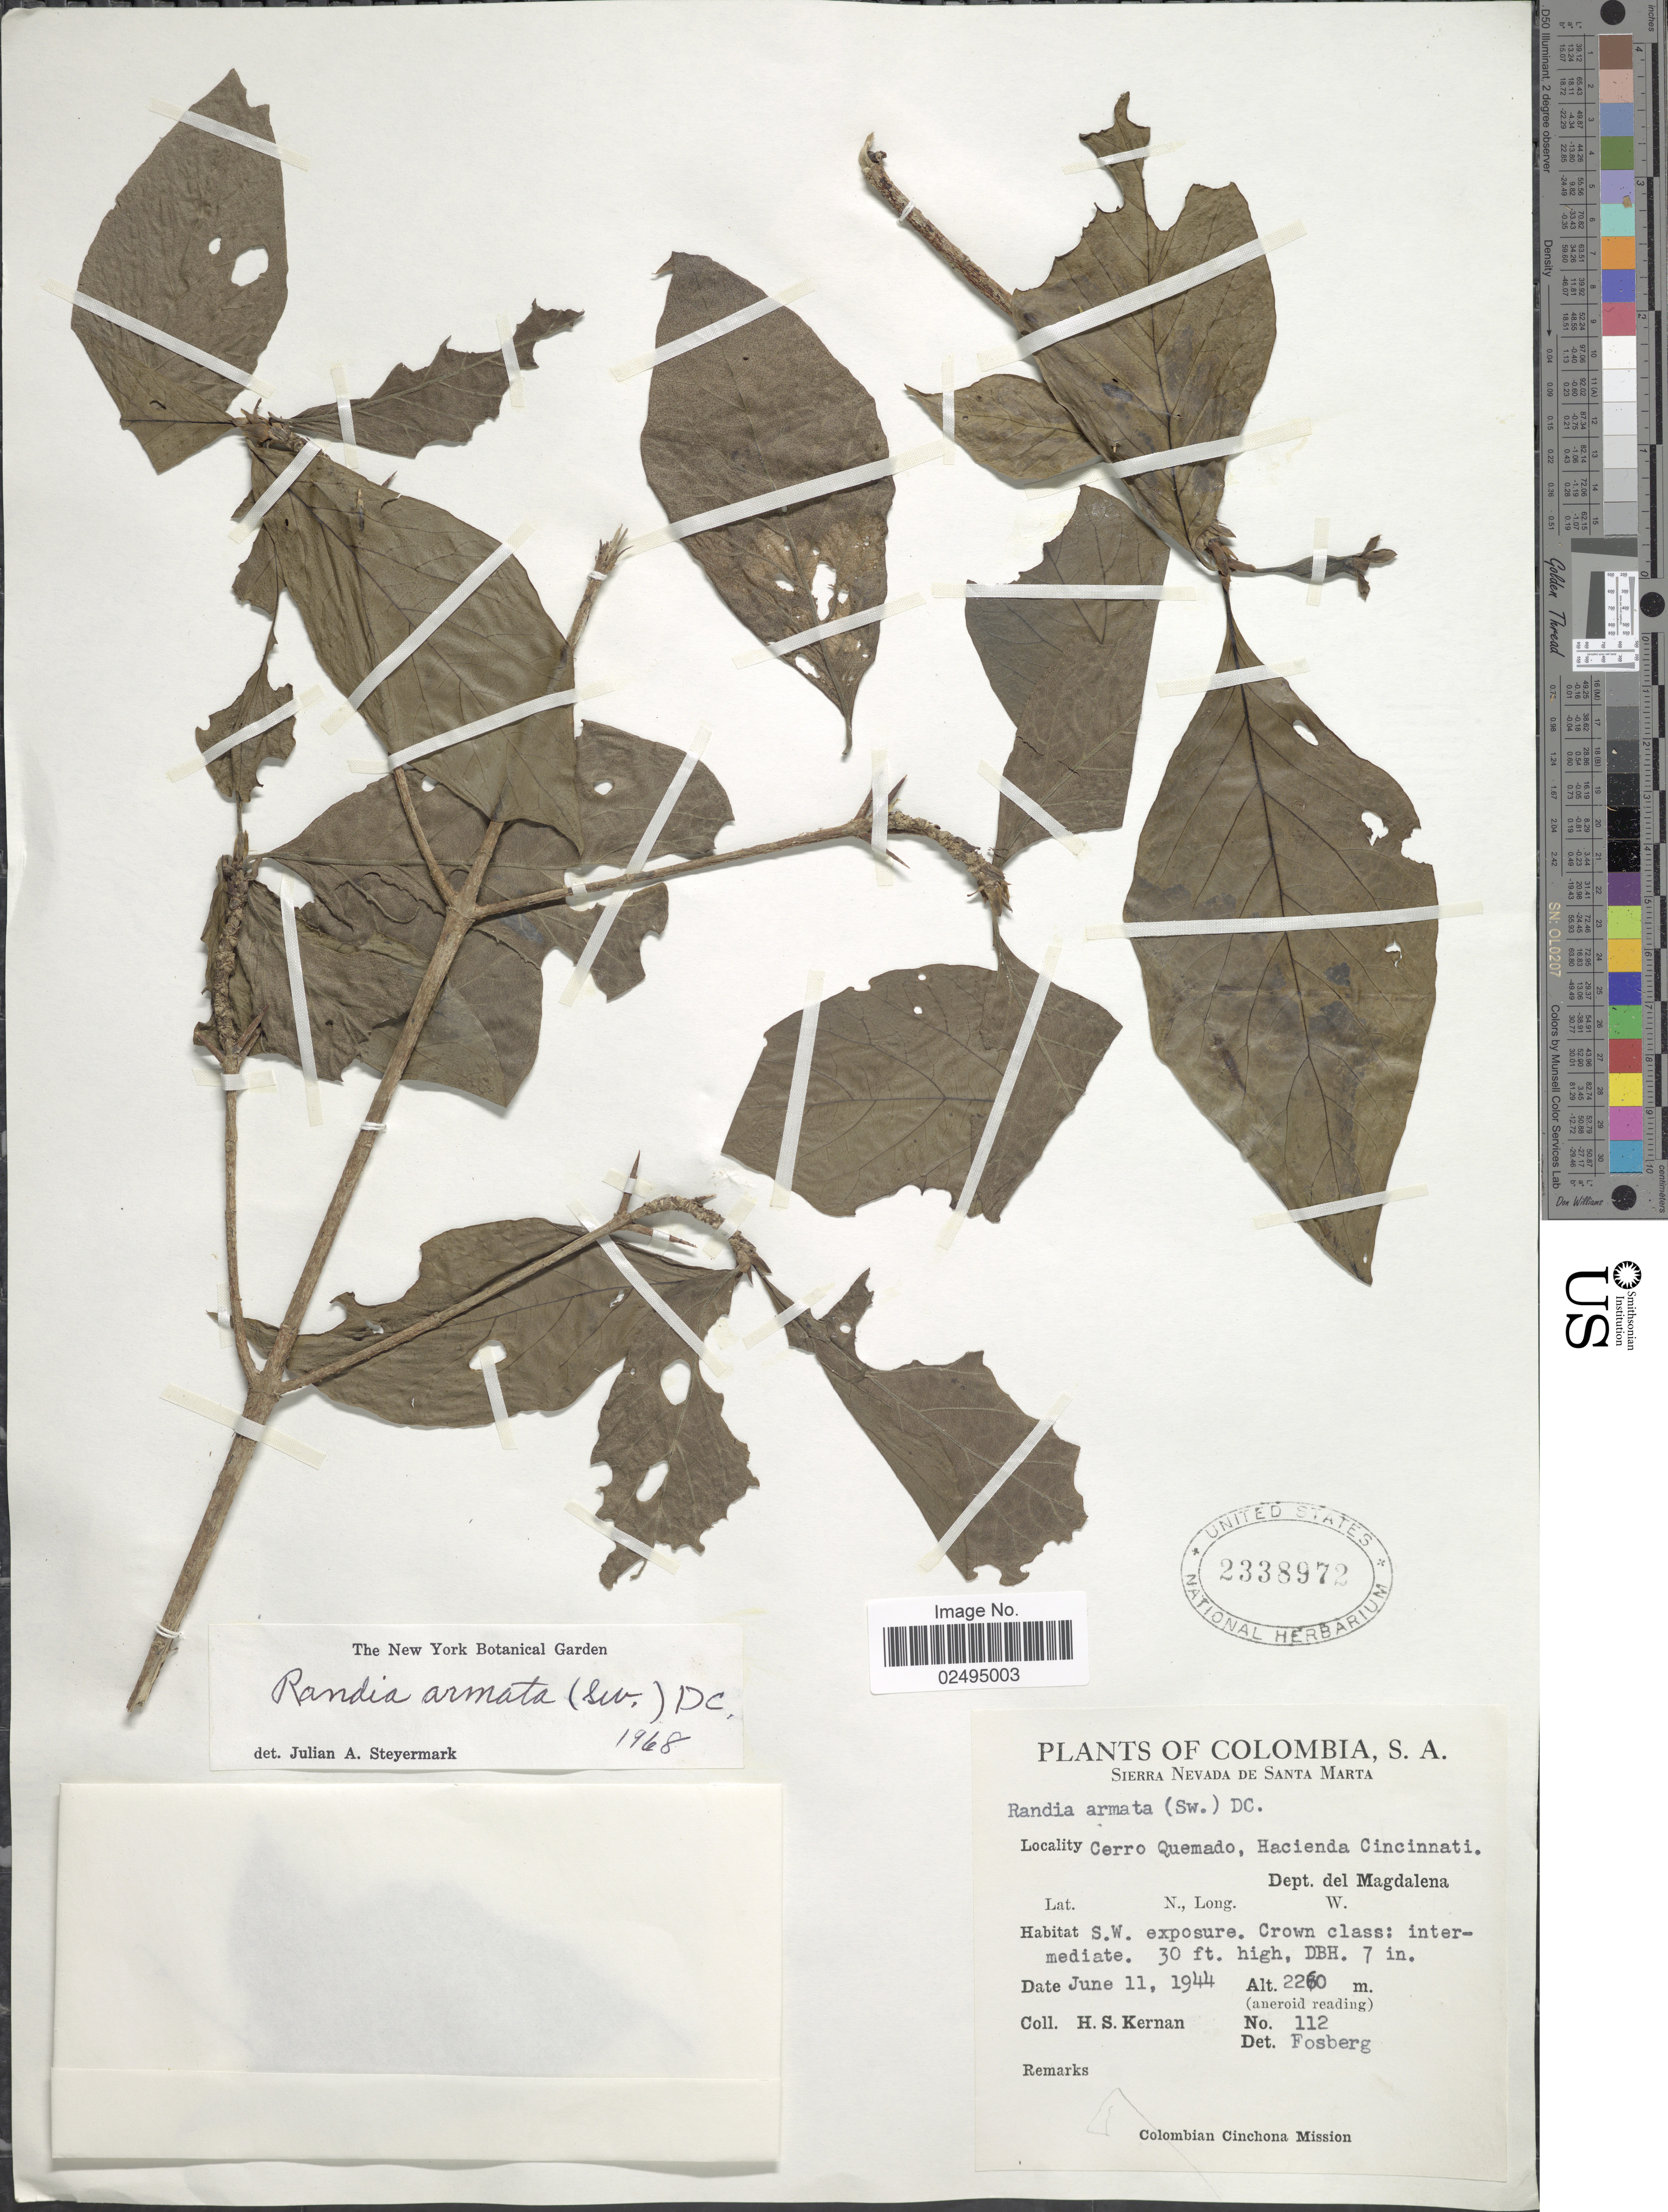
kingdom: Plantae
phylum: Tracheophyta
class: Magnoliopsida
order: Gentianales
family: Rubiaceae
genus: Randia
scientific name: Randia armata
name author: (Sw.) DC.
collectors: H. Kernan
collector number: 112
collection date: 1944-06-11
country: Colombia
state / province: Magdalena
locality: Sierra Nevada de Santa Marta, Cerro Quemado, Hacienda Cincinnati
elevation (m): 2260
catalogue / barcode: US 2338972